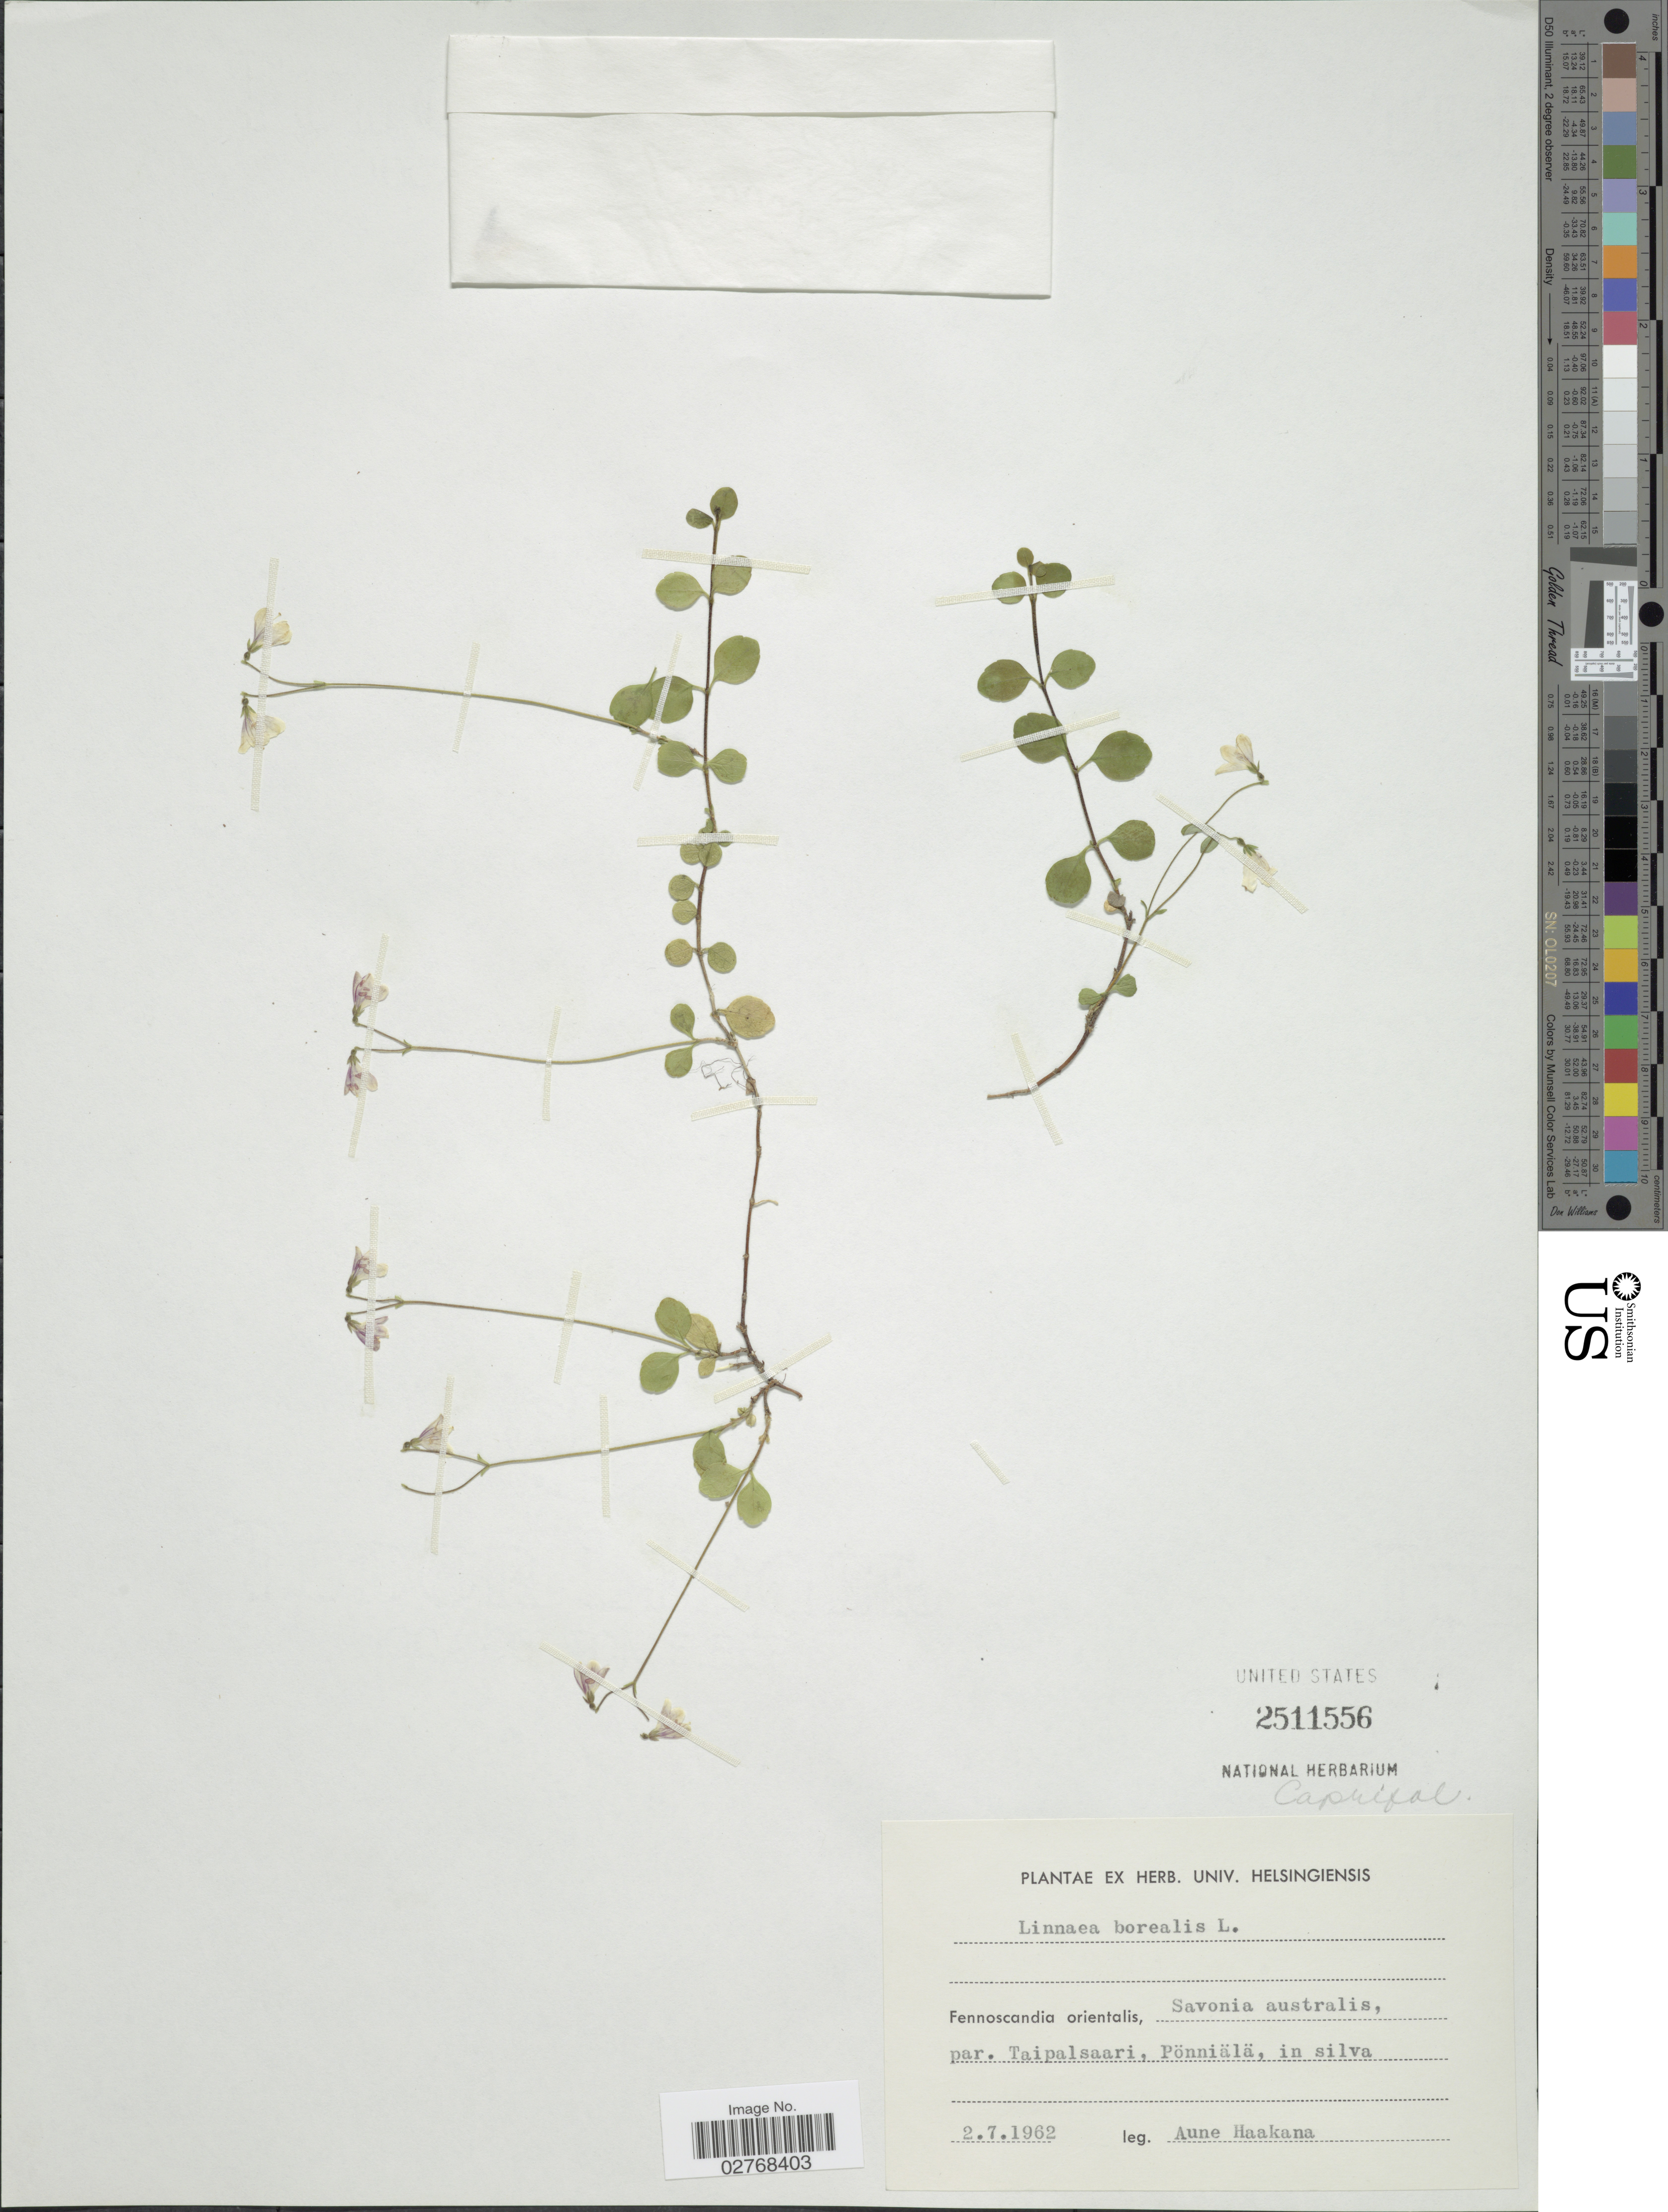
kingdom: Plantae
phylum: Tracheophyta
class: Magnoliopsida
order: Dipsacales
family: Caprifoliaceae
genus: Linnaea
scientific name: Linnaea borealis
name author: L.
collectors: A. Haakana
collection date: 1962-07-02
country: Finland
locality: Fennoscandia orientalis, Savonia australis, par. Taipalsaari, Pönniälä, in silva.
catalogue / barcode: US 2511556